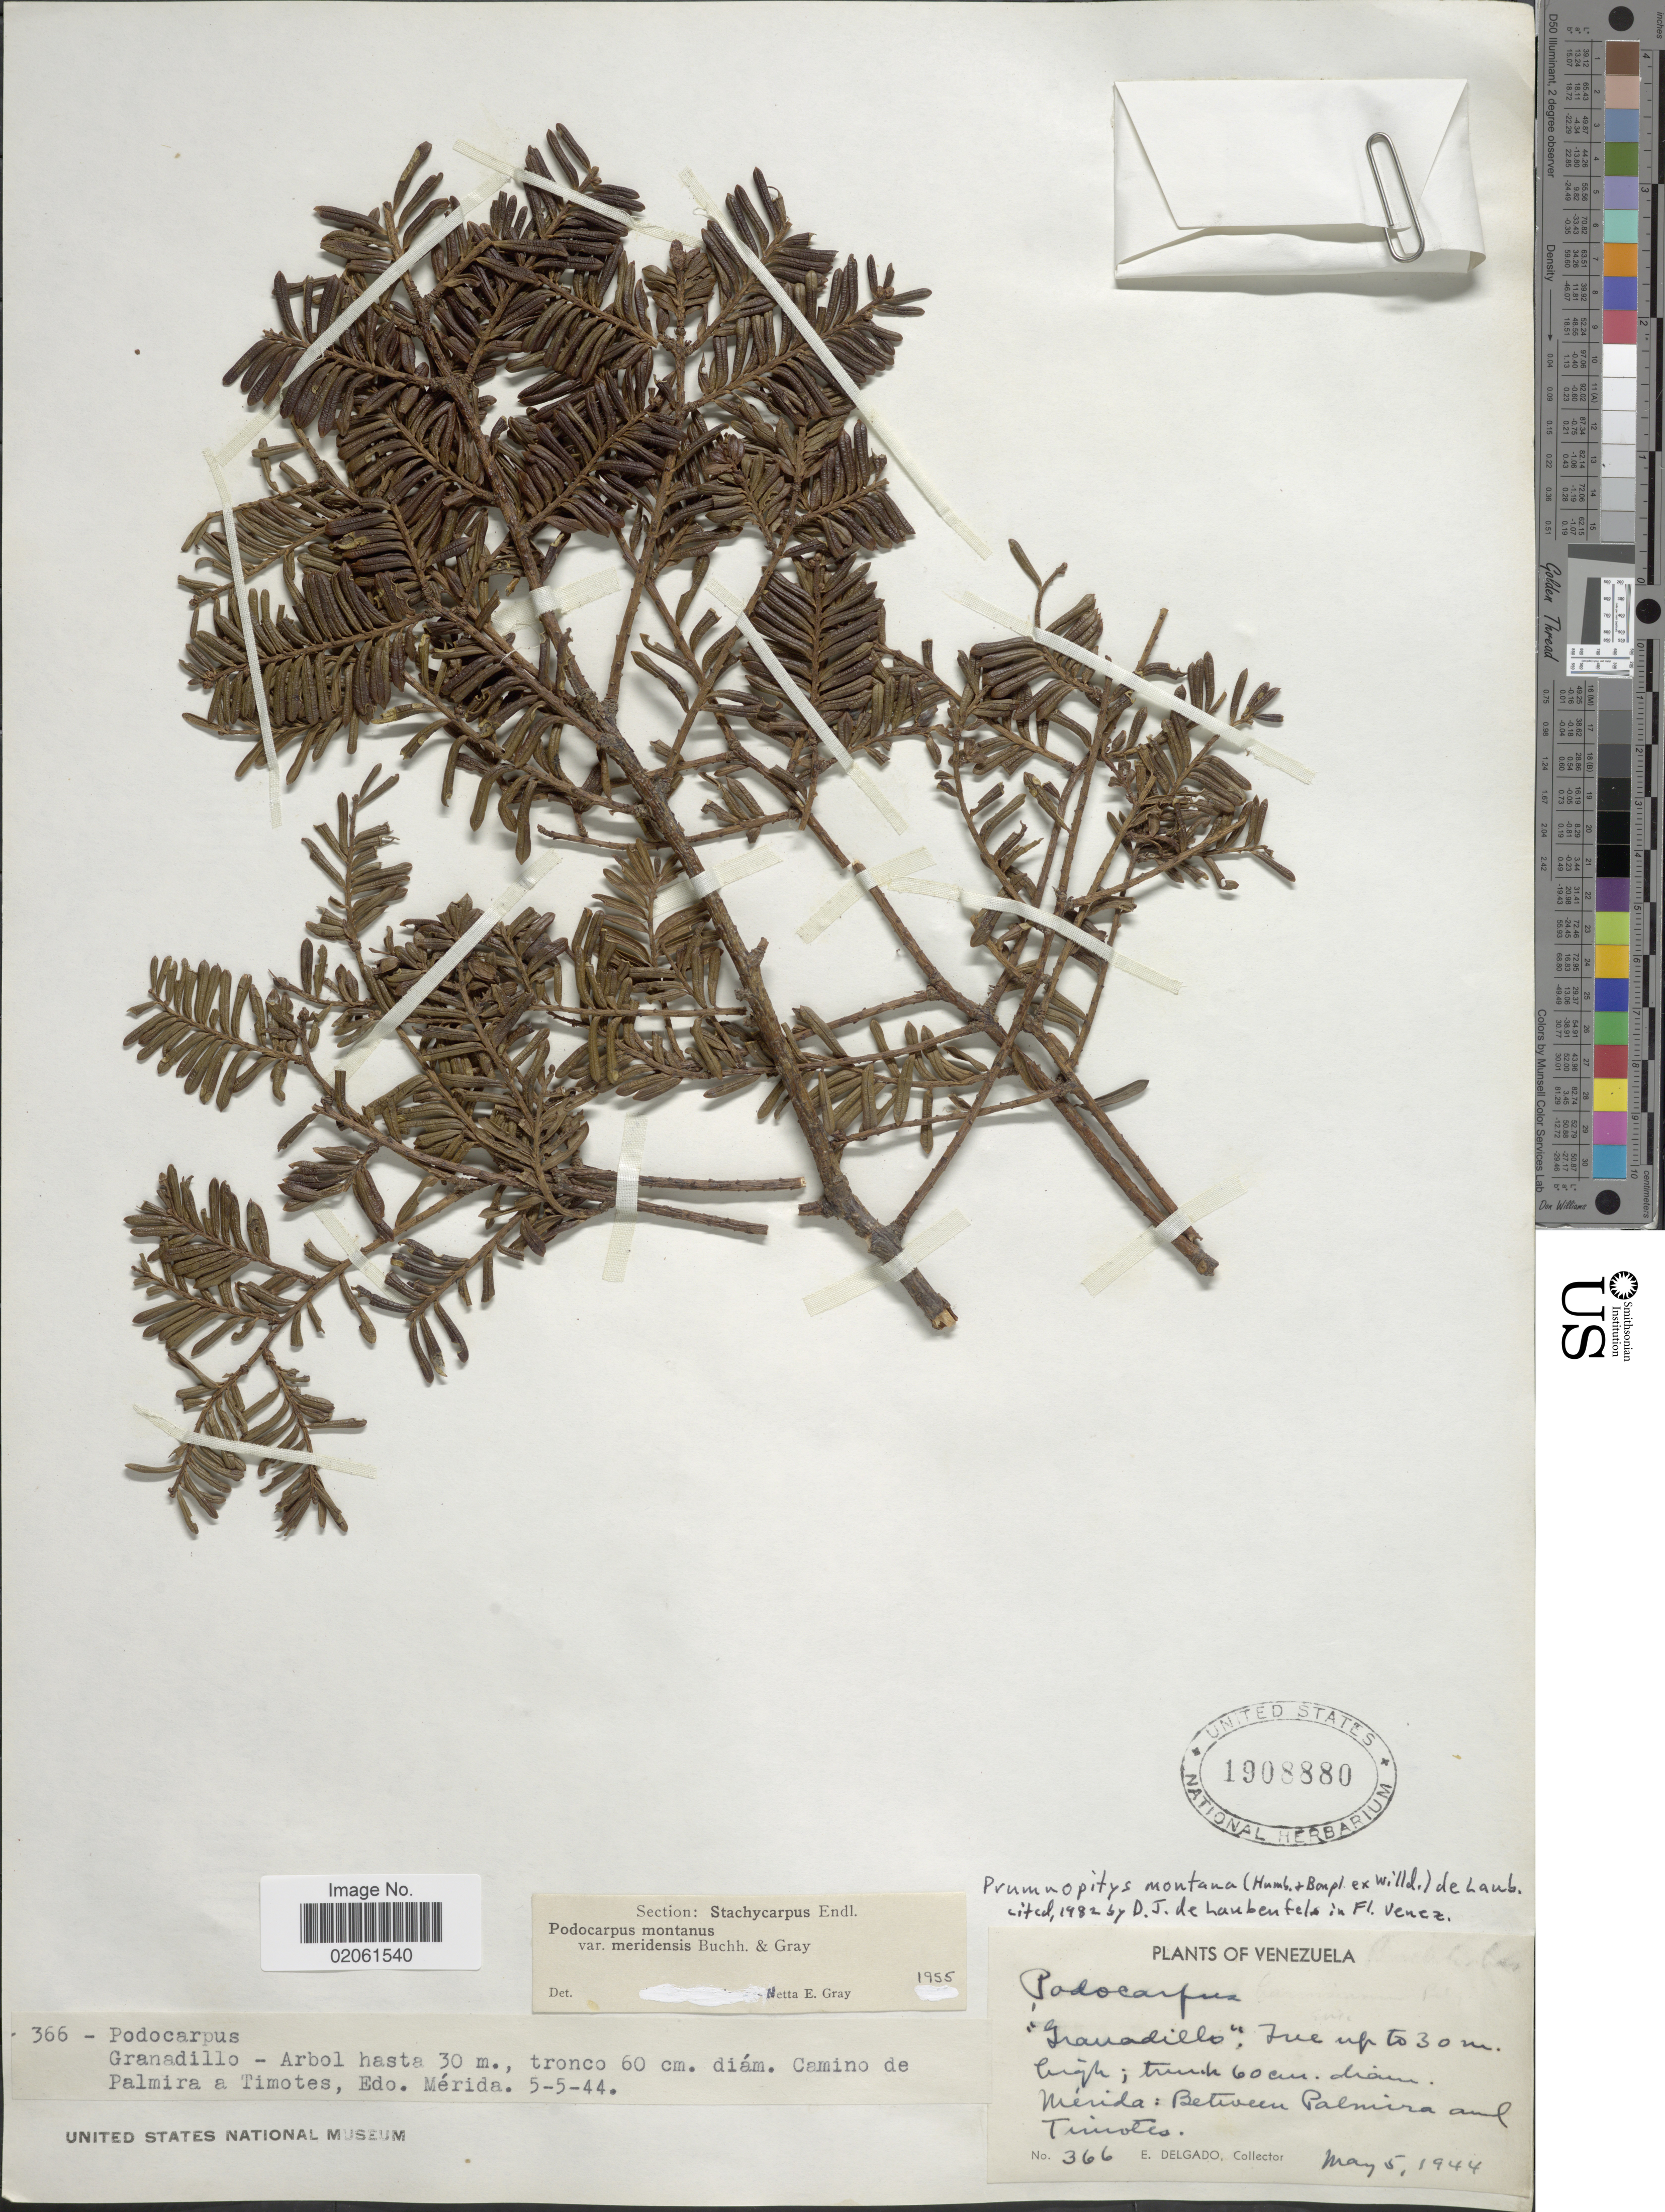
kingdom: Plantae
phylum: Tracheophyta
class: Pinopsida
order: Pinales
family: Podocarpaceae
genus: Podocarpus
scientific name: Podocarpus montanus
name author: (Humb. & Bonpl. ex Willd.) Lodd. ex Endl.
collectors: E. Delgado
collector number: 366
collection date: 1944-05-05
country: Venezuela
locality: Merida: Between Palmira and Tinotes.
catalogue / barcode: US 1908880